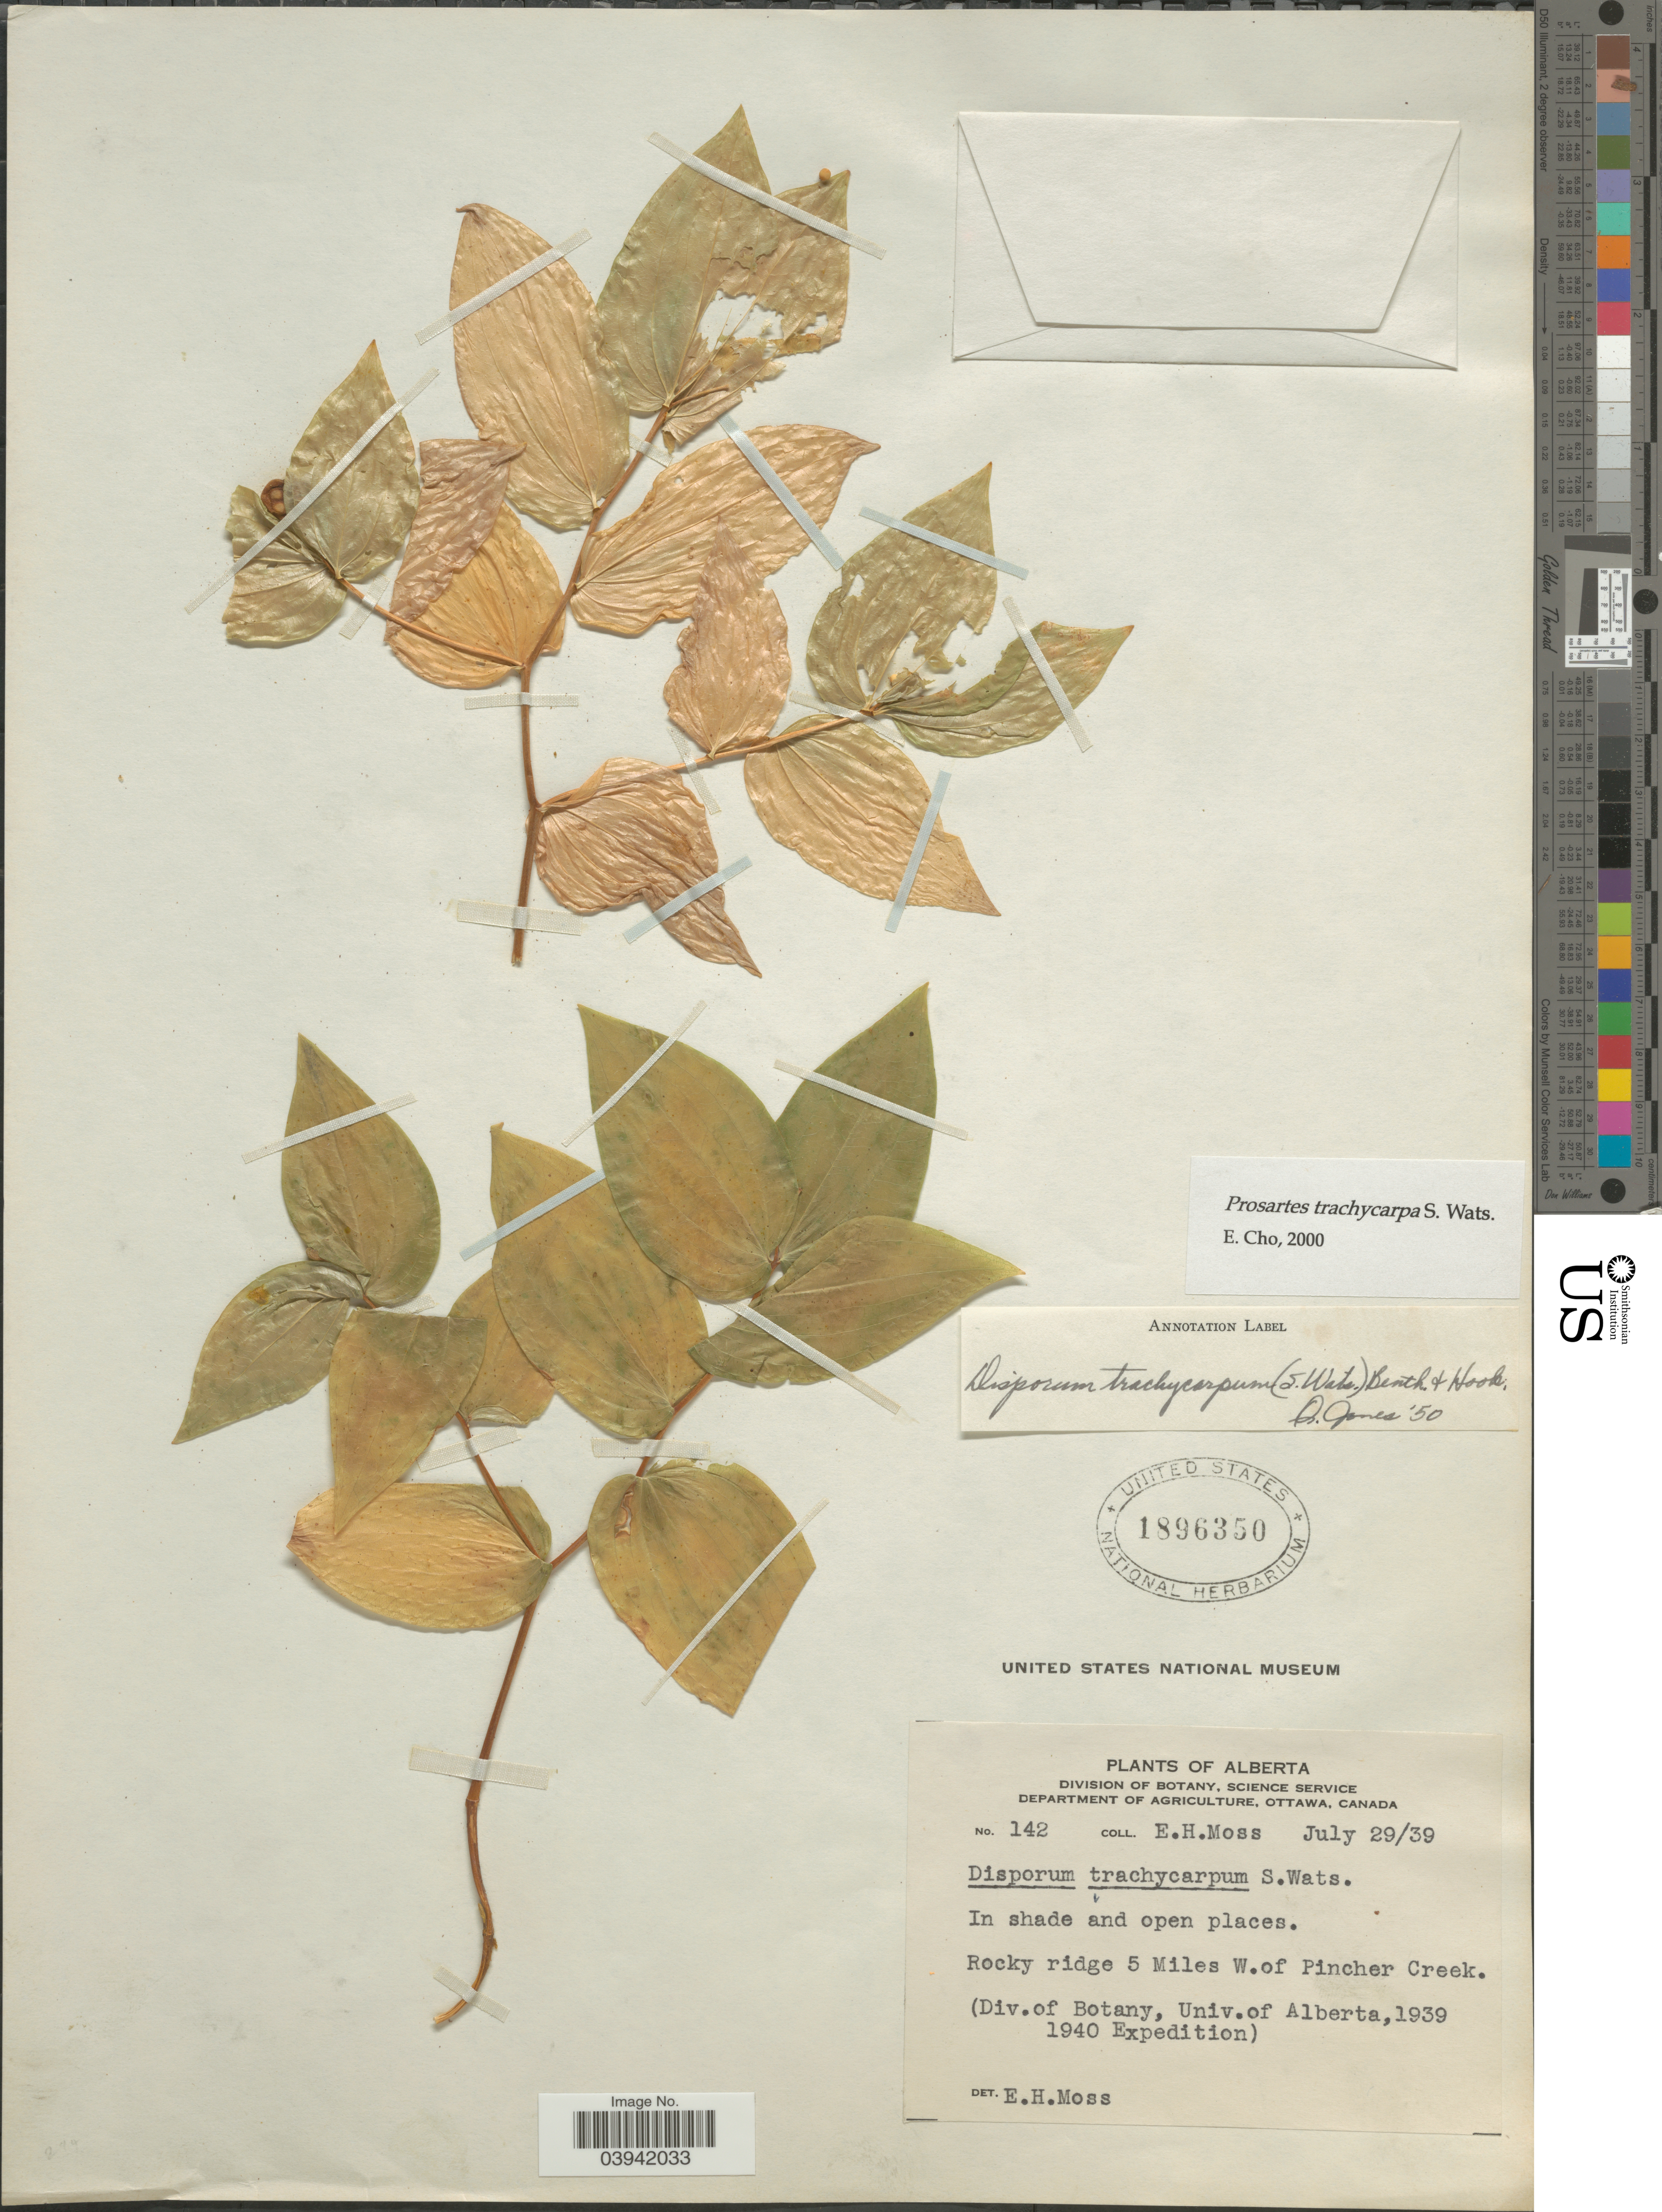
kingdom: Plantae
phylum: Tracheophyta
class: Liliopsida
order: Liliales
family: Liliaceae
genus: Prosartes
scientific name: Prosartes trachycarpa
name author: S. Watson in C. King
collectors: E. Moss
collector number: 142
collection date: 1939-07-29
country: Canada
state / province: Alberta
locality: Rocky ridge 5 Miles W.of Pincher Creek.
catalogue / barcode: US 1896350